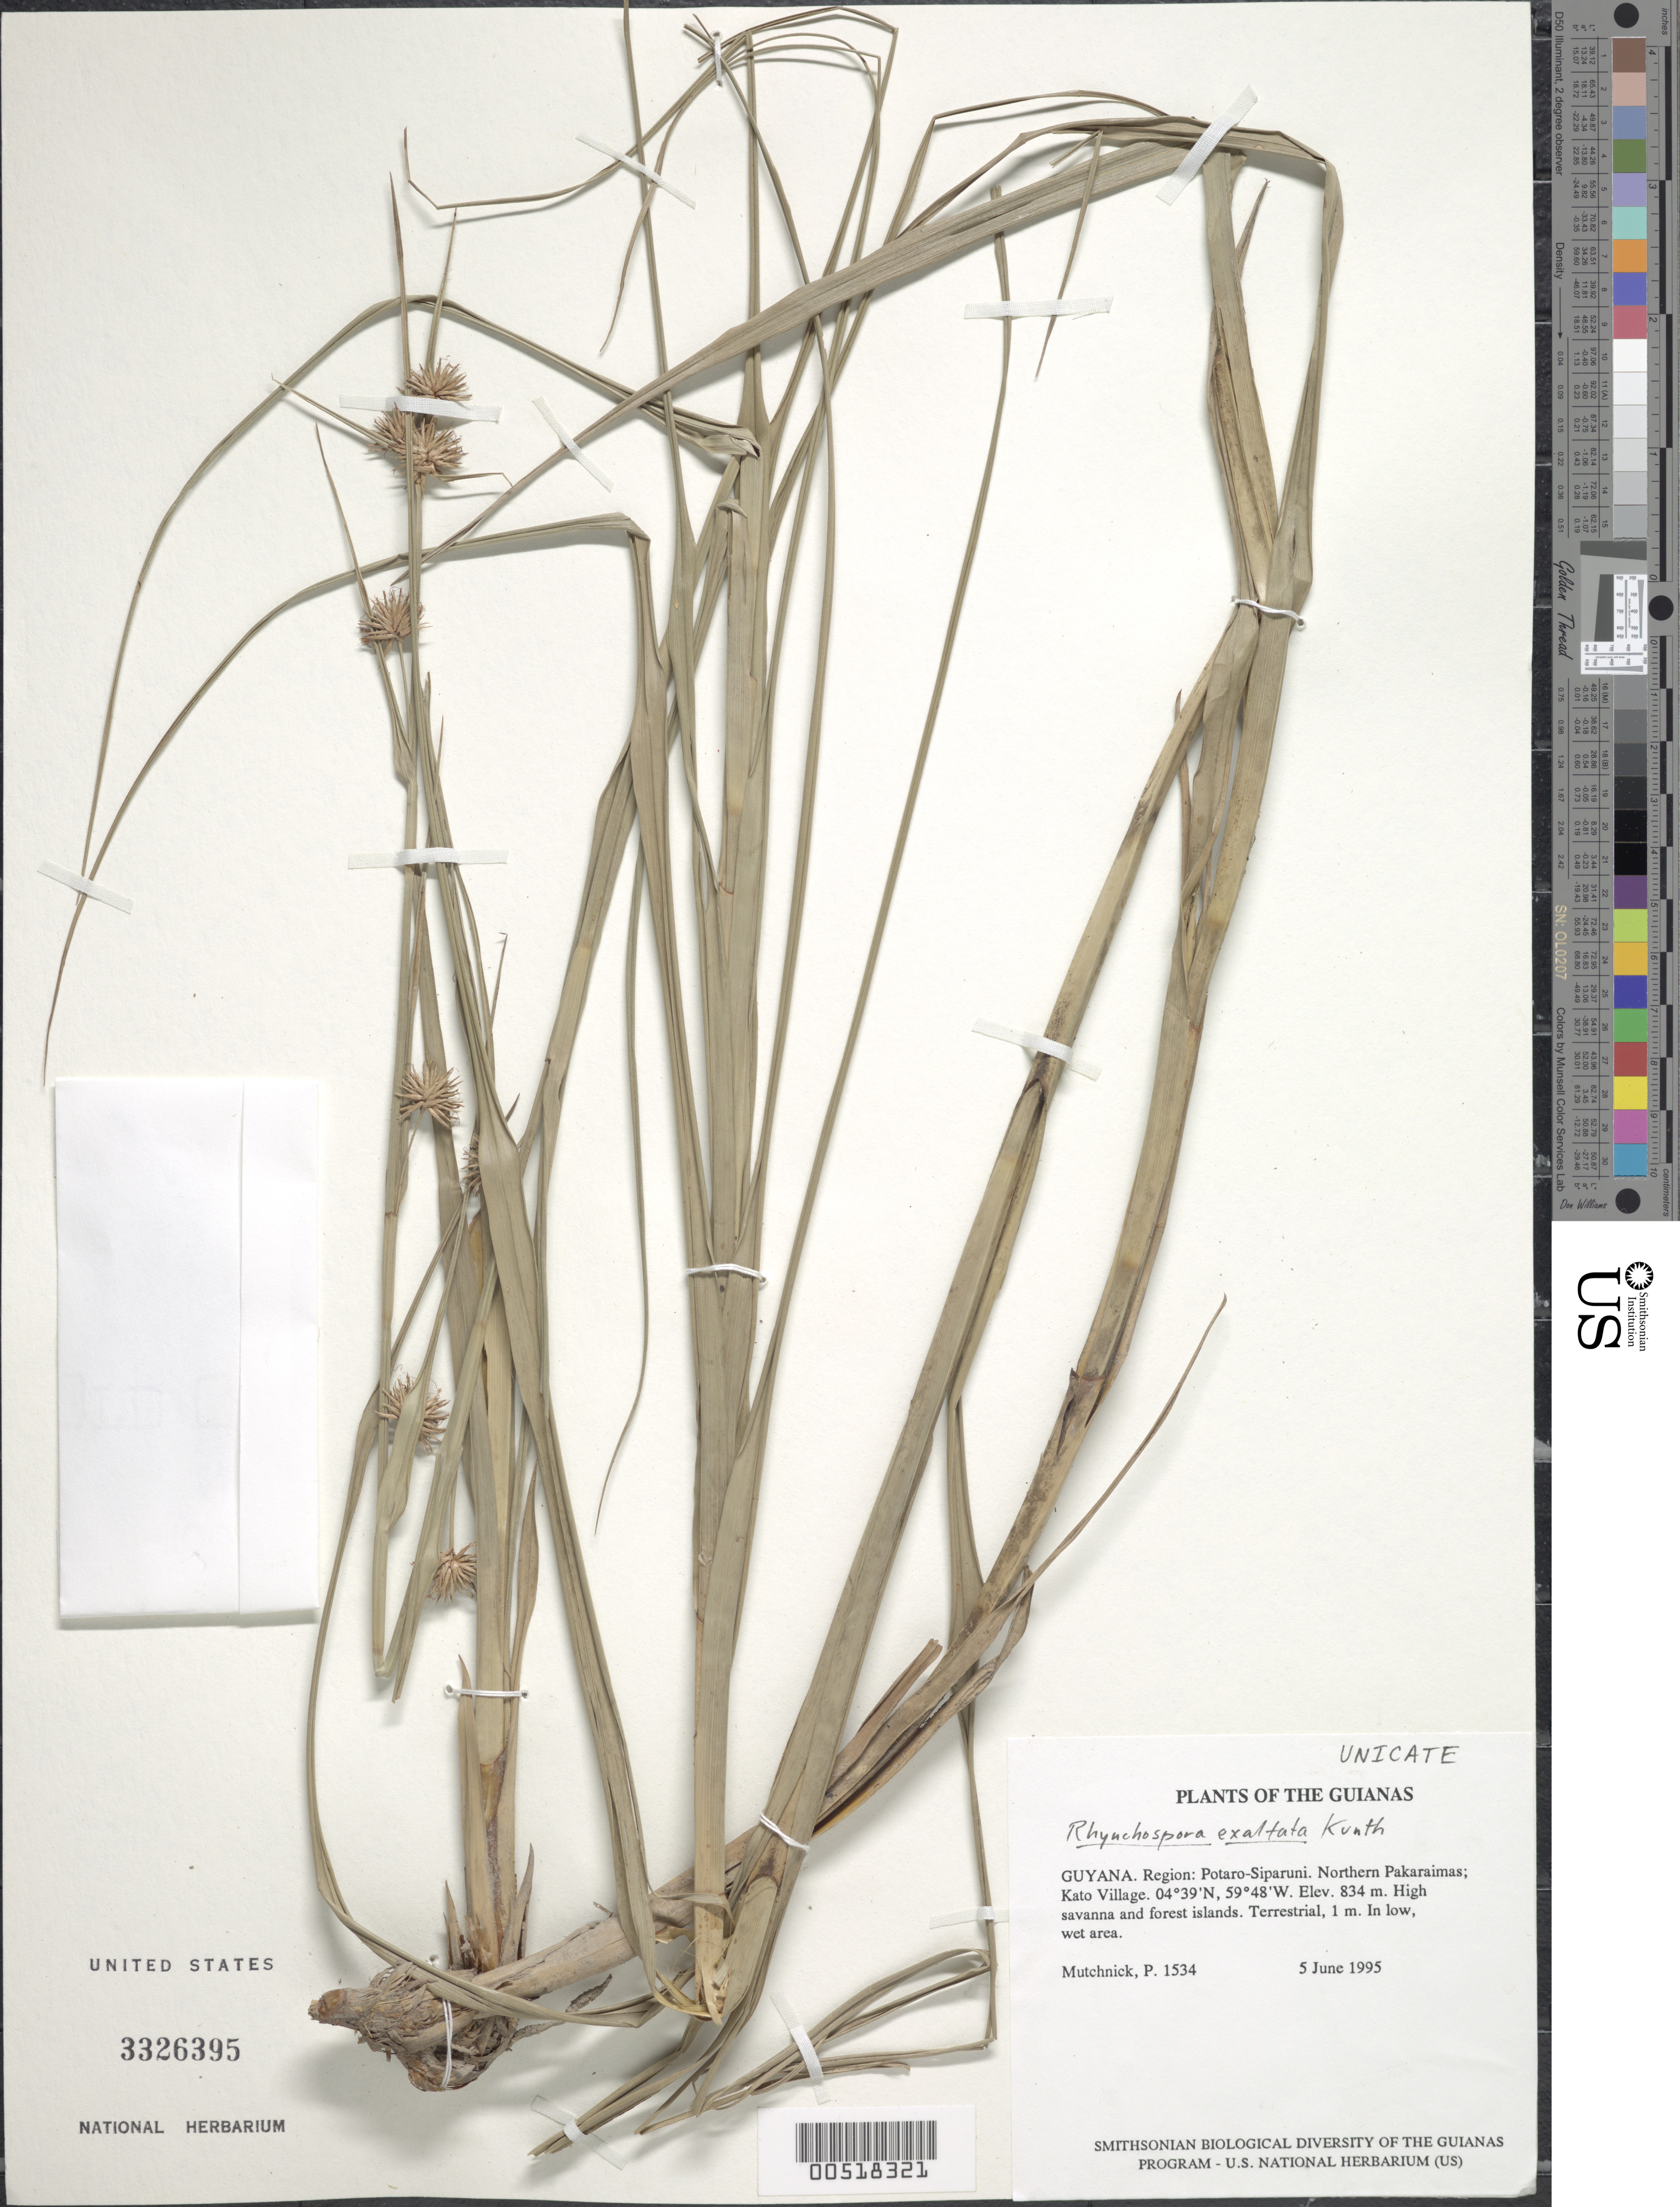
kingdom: Plantae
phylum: Tracheophyta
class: Liliopsida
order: Poales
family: Cyperaceae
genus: Rhynchospora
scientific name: Rhynchospora exaltata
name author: Kunth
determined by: Strong, M. T., (US), Smithsonian Institution - National Museum of Natural History (UNITED STATES)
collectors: P. Mutchnick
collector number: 1534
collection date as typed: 5 June 1995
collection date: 1995-06-05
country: Guyana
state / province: Potaro-Siparuni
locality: Northern Pakaraimas; Kato Village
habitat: High savanna and forest islands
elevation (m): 834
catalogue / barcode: US 3326395